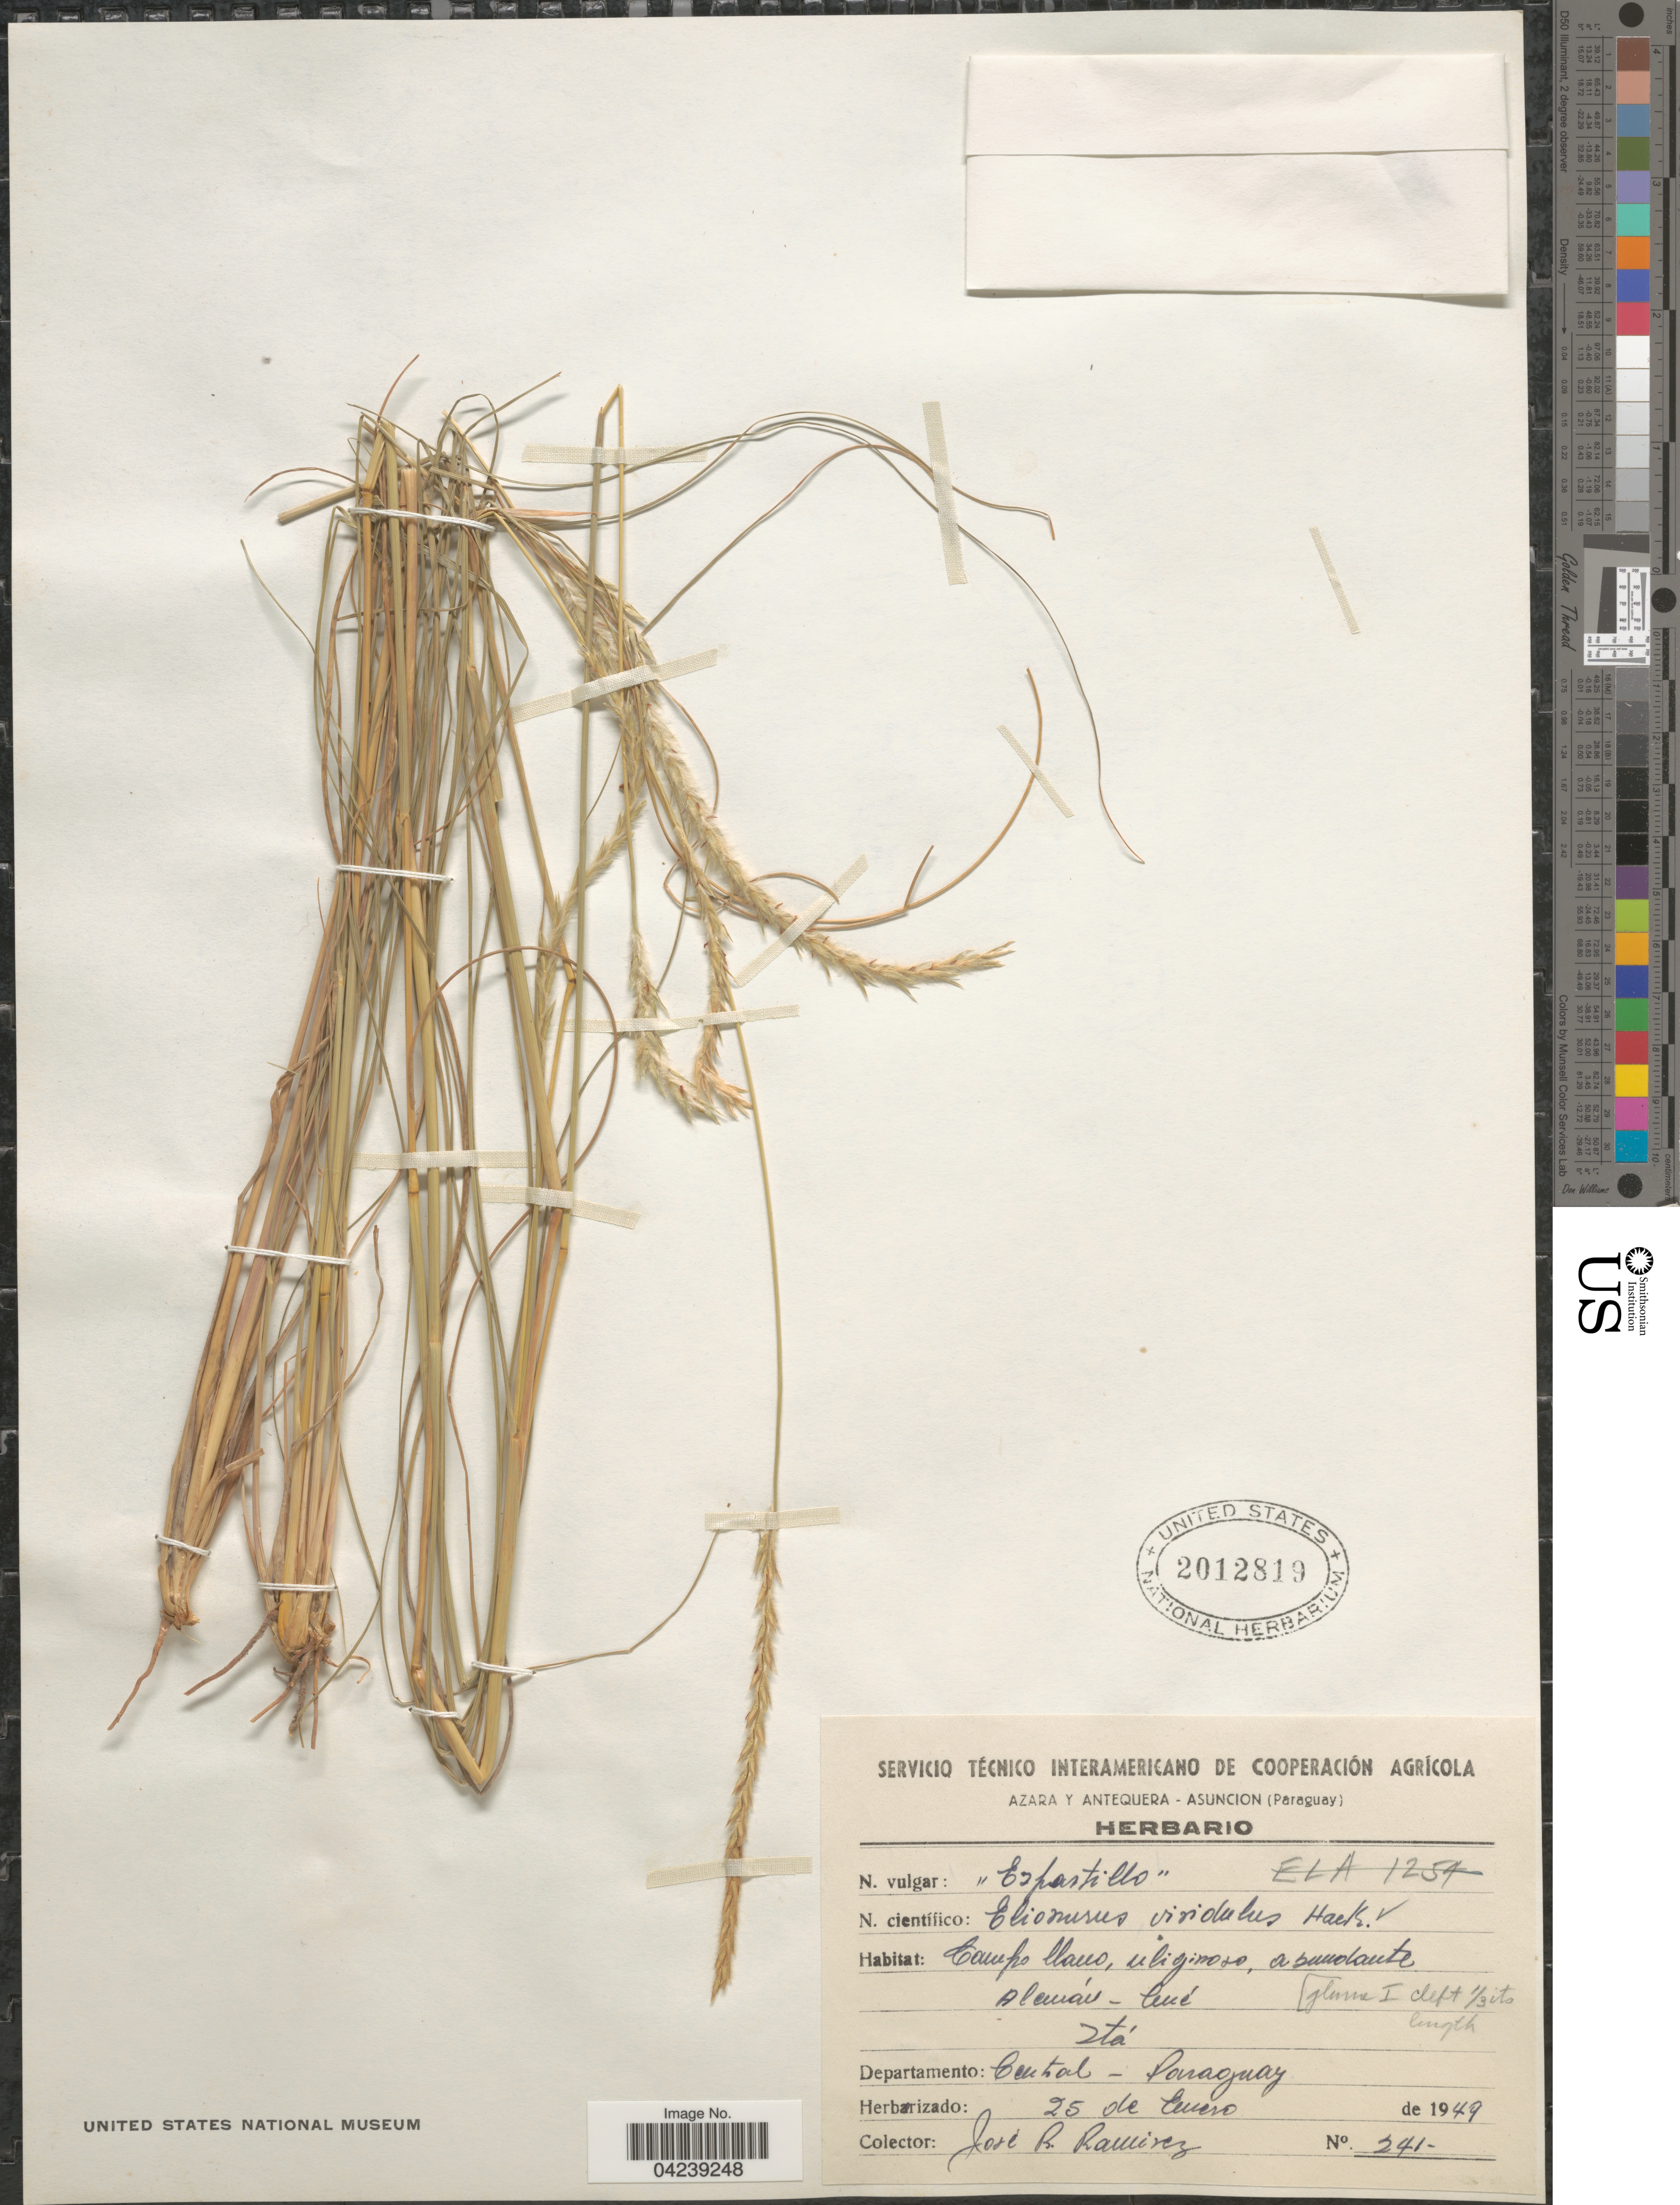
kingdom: Plantae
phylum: Tracheophyta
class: Liliopsida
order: Poales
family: Poaceae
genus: Elionurus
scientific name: Elionurus muticus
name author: (Spreng.) Kuntze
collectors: J. Ramírez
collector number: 241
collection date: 1949-01-25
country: Paraguay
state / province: Central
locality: Departamento: Central.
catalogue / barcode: US 2012819